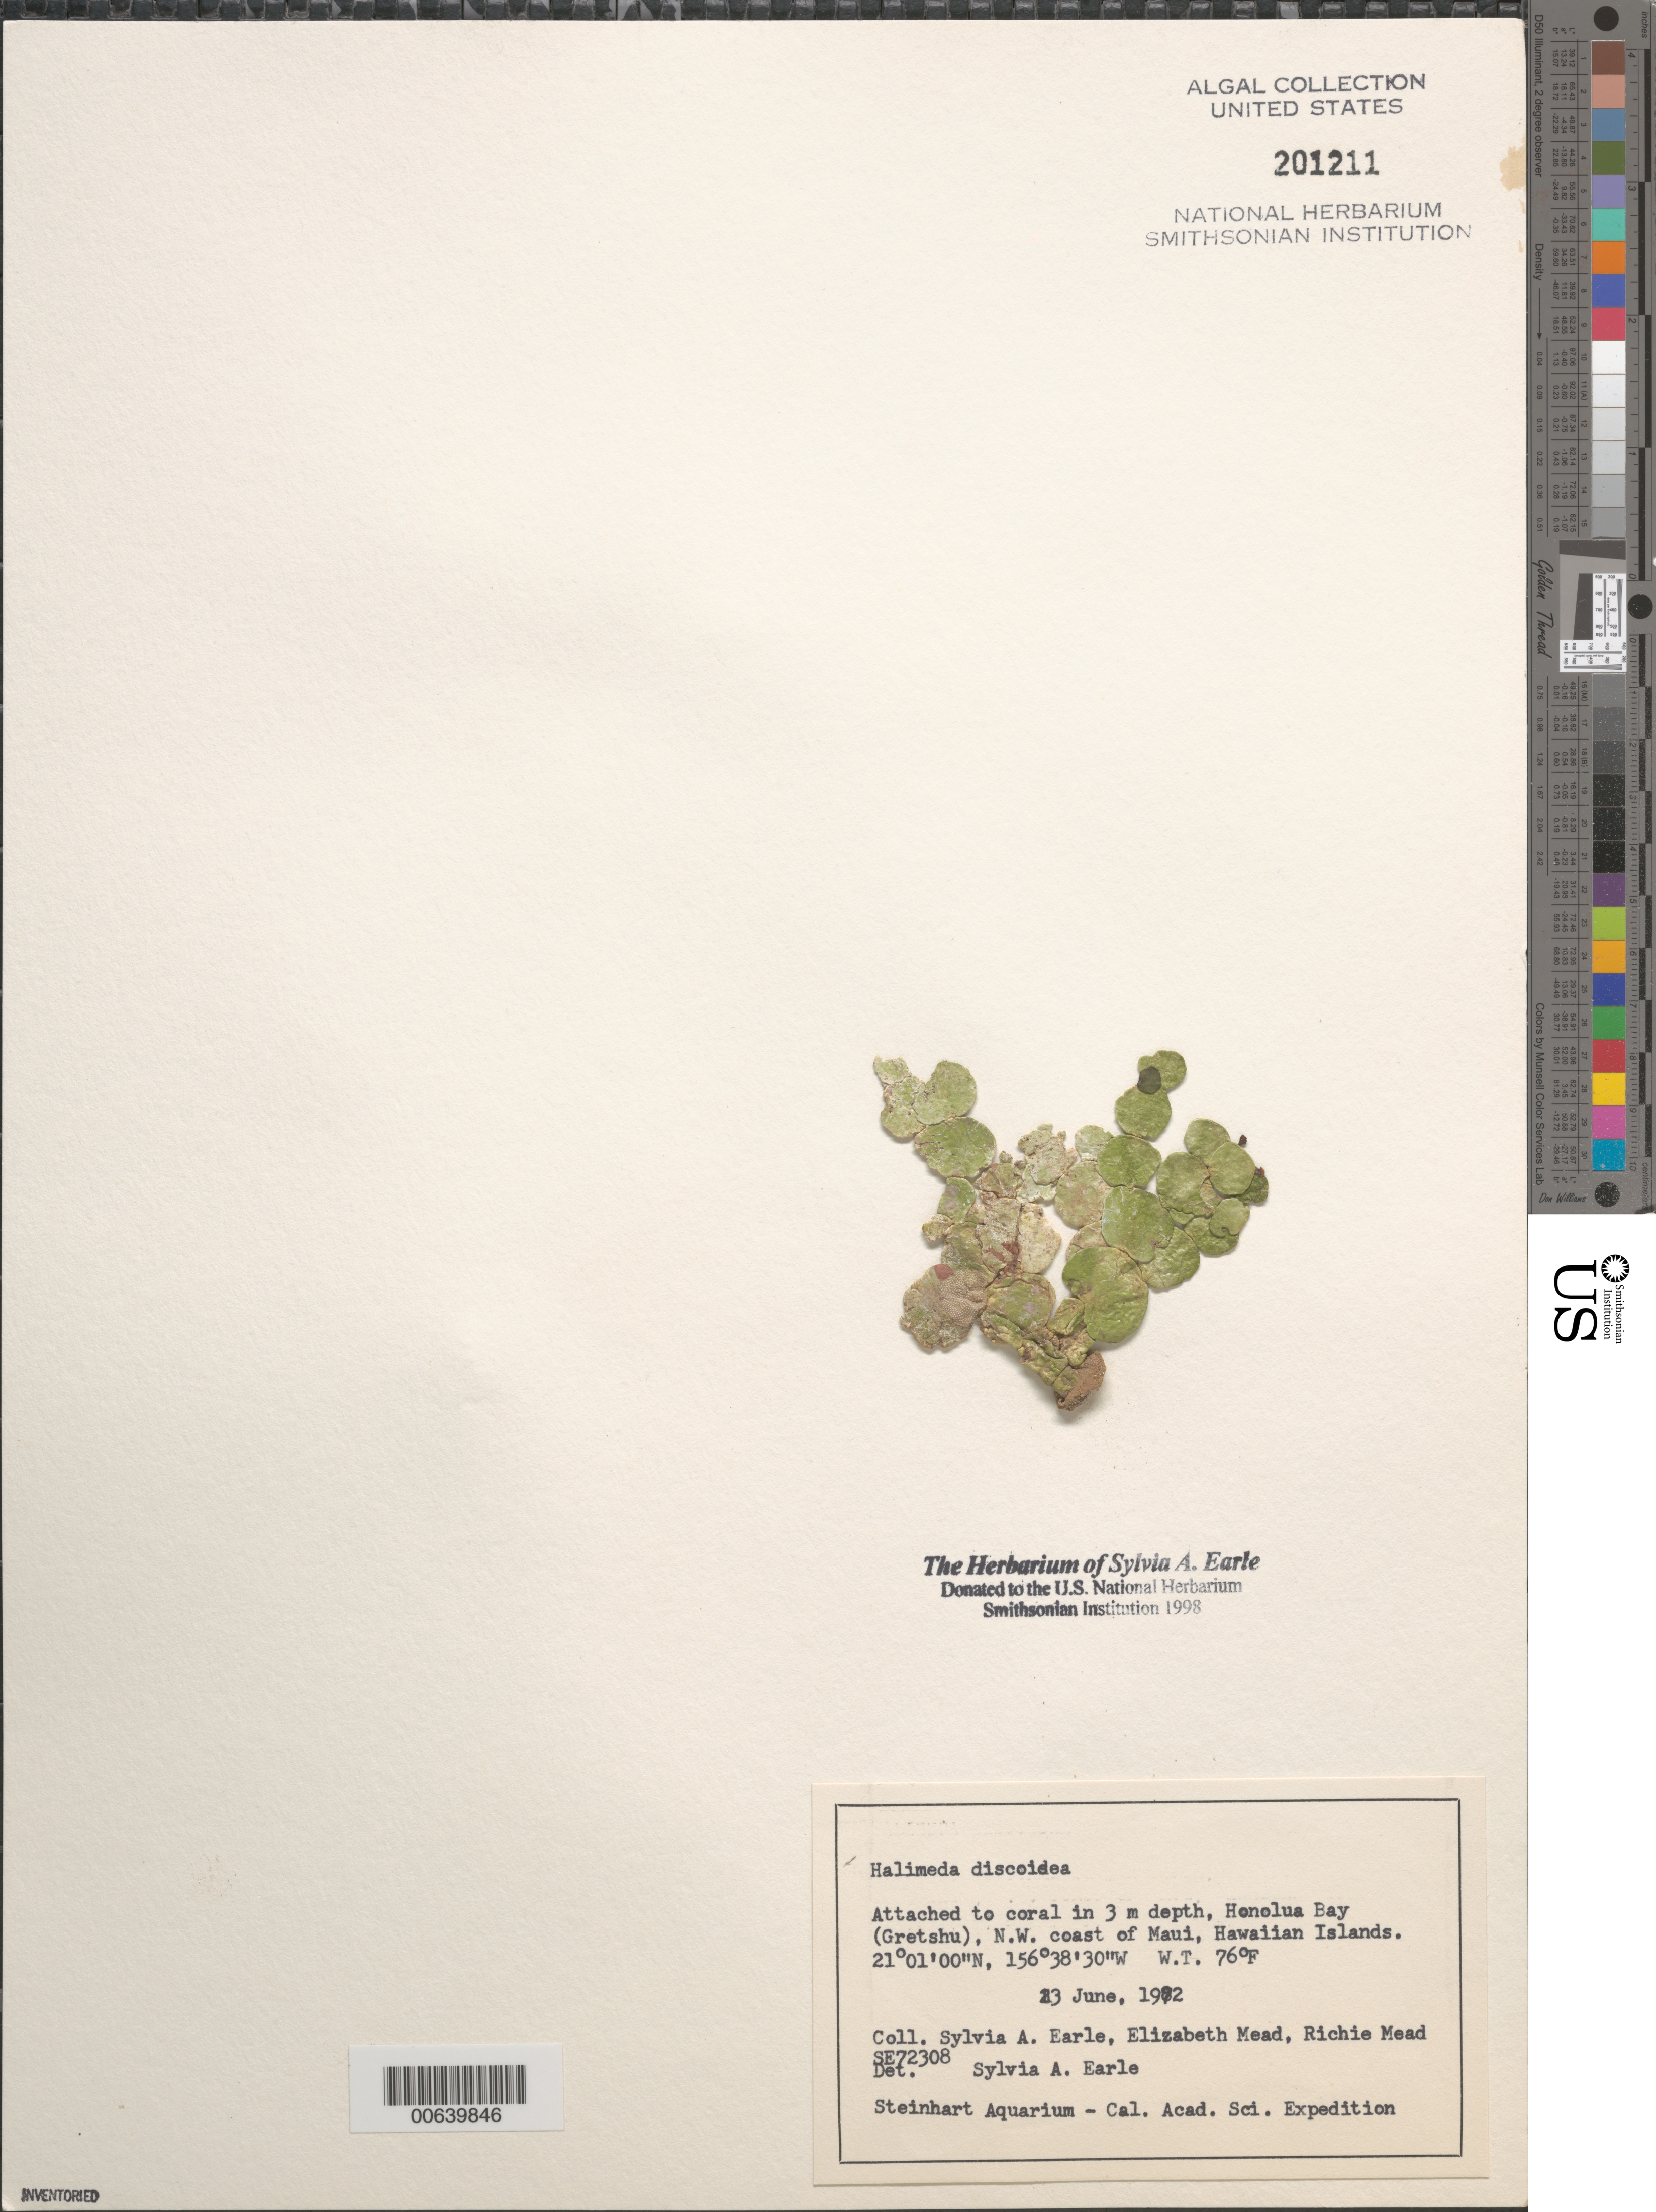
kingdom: Plantae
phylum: Chlorophyta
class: Ulvophyceae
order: Bryopsidales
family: Halimedaceae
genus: Halimeda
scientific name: Halimeda discoidea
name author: Decne.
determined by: Earle, S. A.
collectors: S. A. Earle & E. Mead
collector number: SE 72308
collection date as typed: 23 Jun 1972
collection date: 1972-06-23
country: United States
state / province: Hawaii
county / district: Maui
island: Maui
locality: Honolua Bay, Gretshu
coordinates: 21 01' 00" N, 156 38' 30" W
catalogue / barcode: US 201211